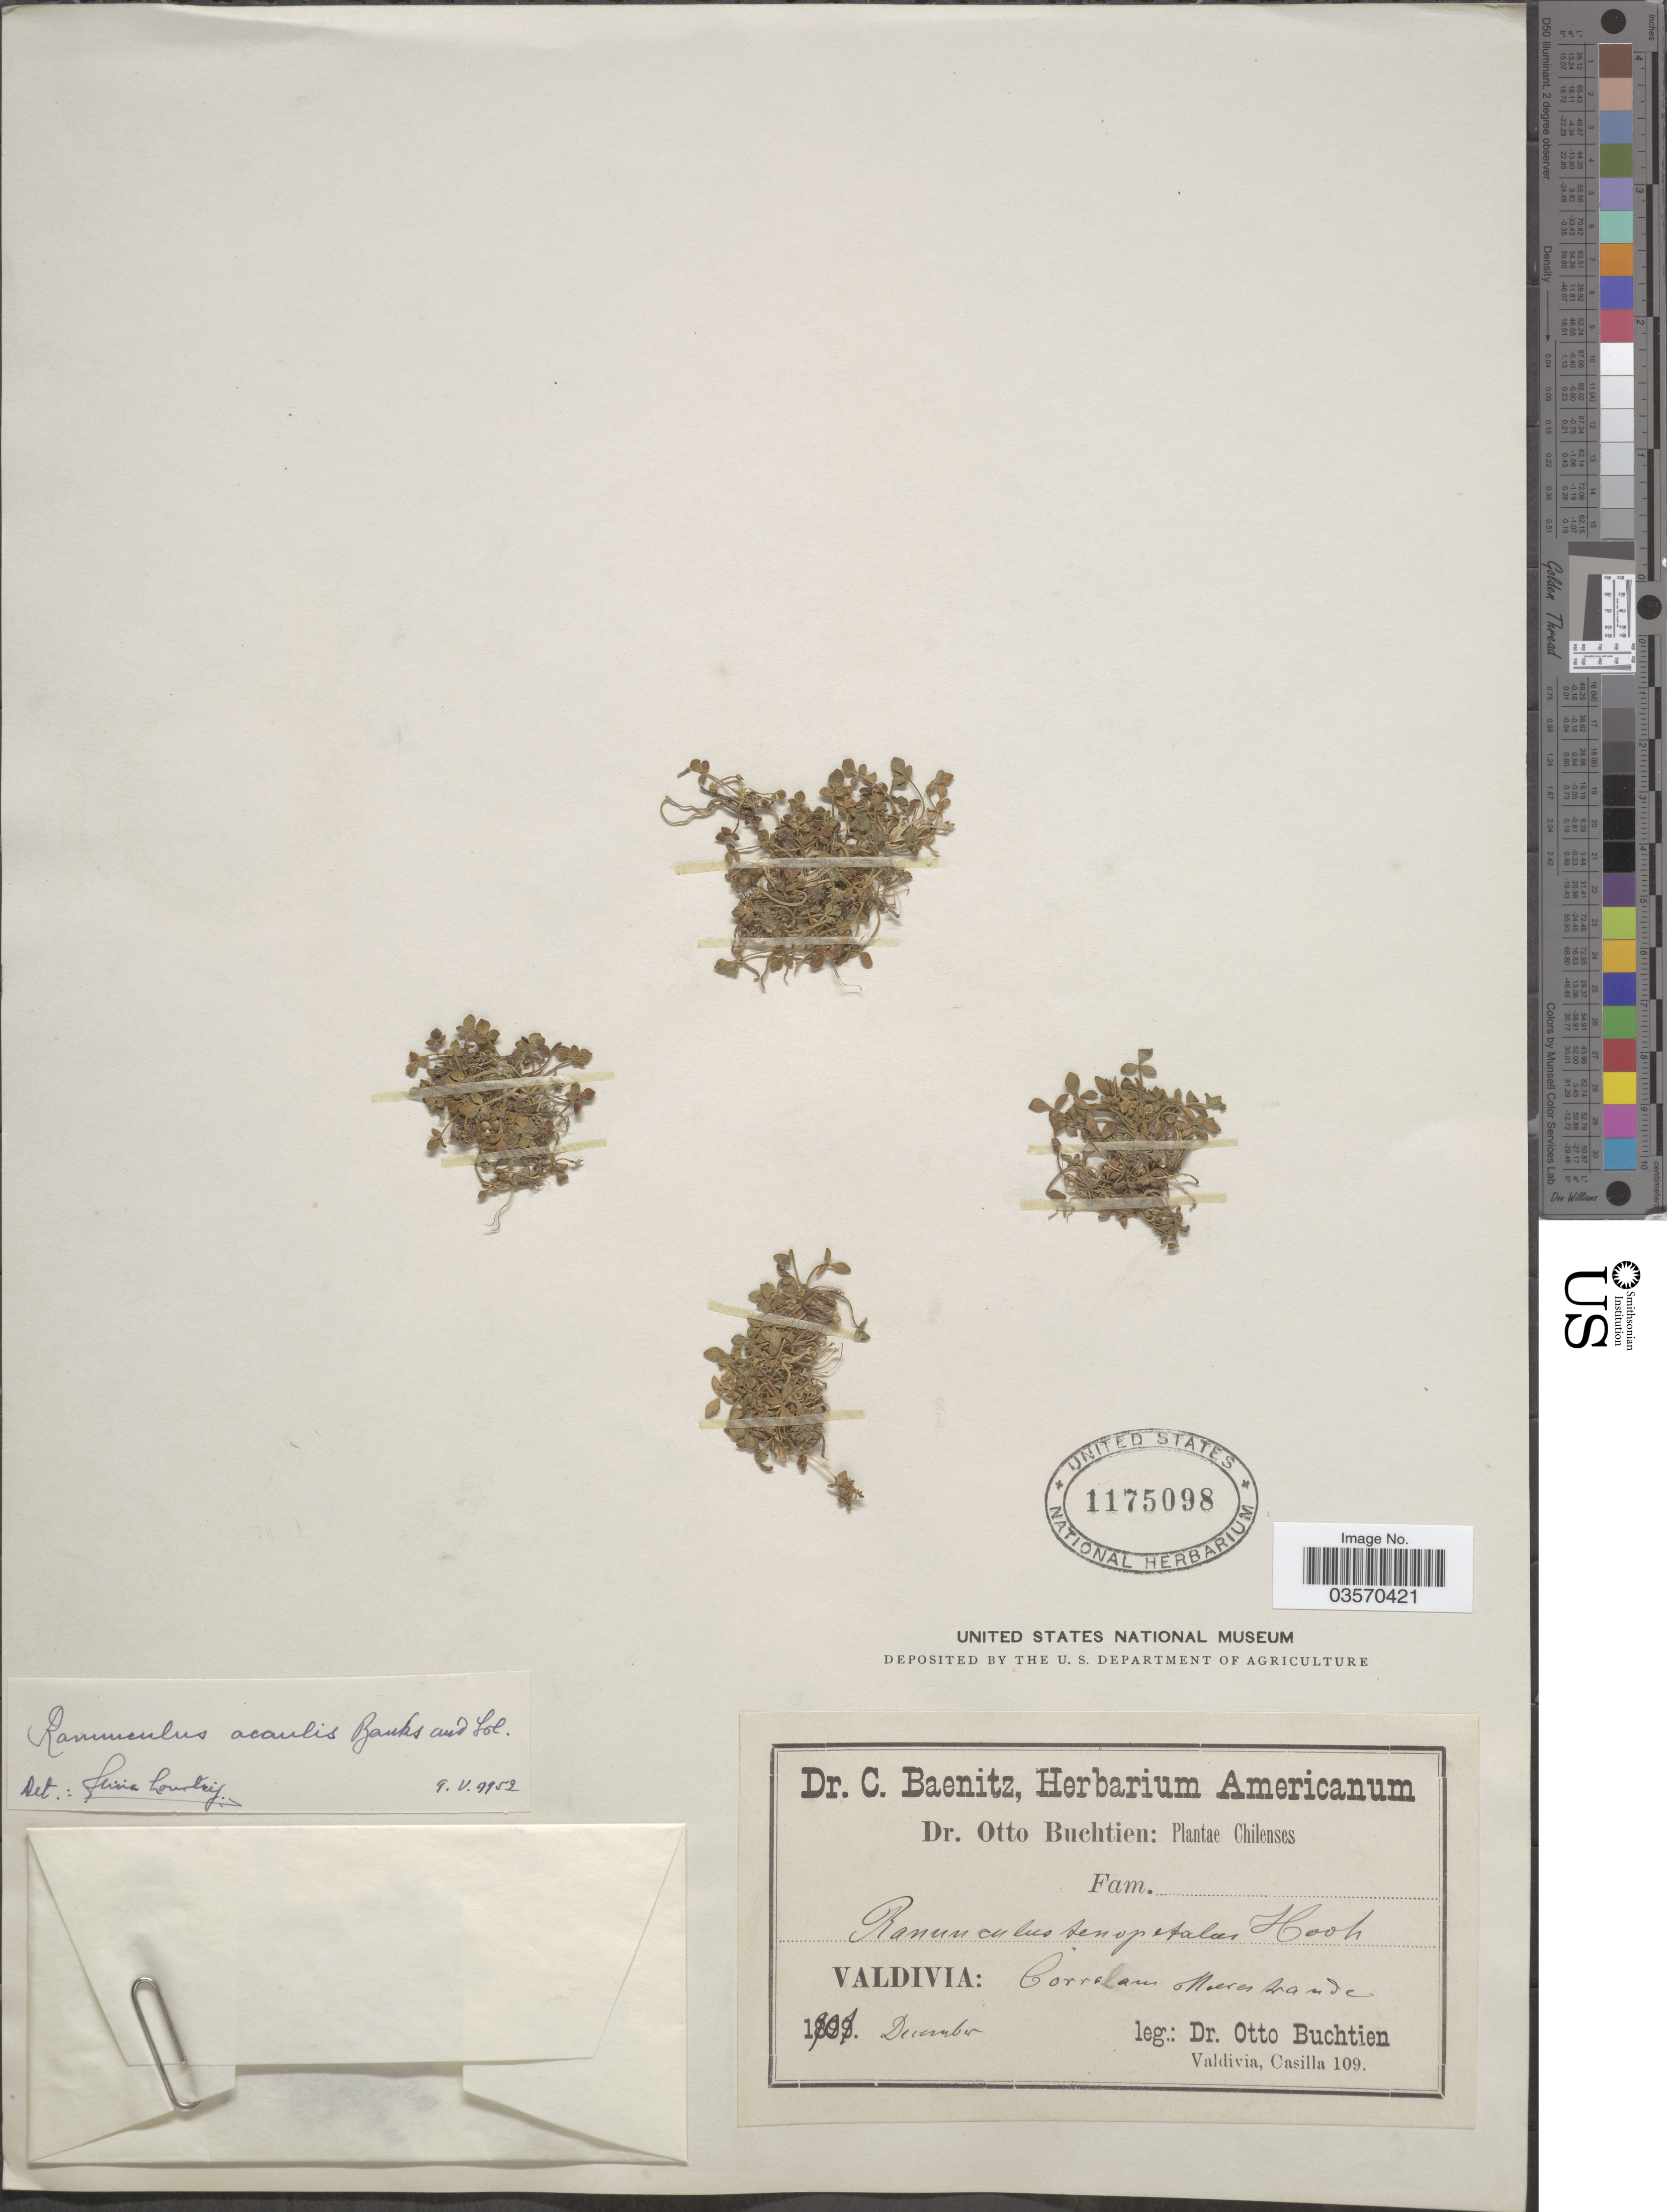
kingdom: Plantae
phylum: Tracheophyta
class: Magnoliopsida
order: Ranunculales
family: Ranunculaceae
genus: Ranunculus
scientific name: Ranunculus acaulis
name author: DC.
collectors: O. Buchtien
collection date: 1907-12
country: Chile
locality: Valdivia: Corral am Noeres Grande.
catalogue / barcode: US 1175098